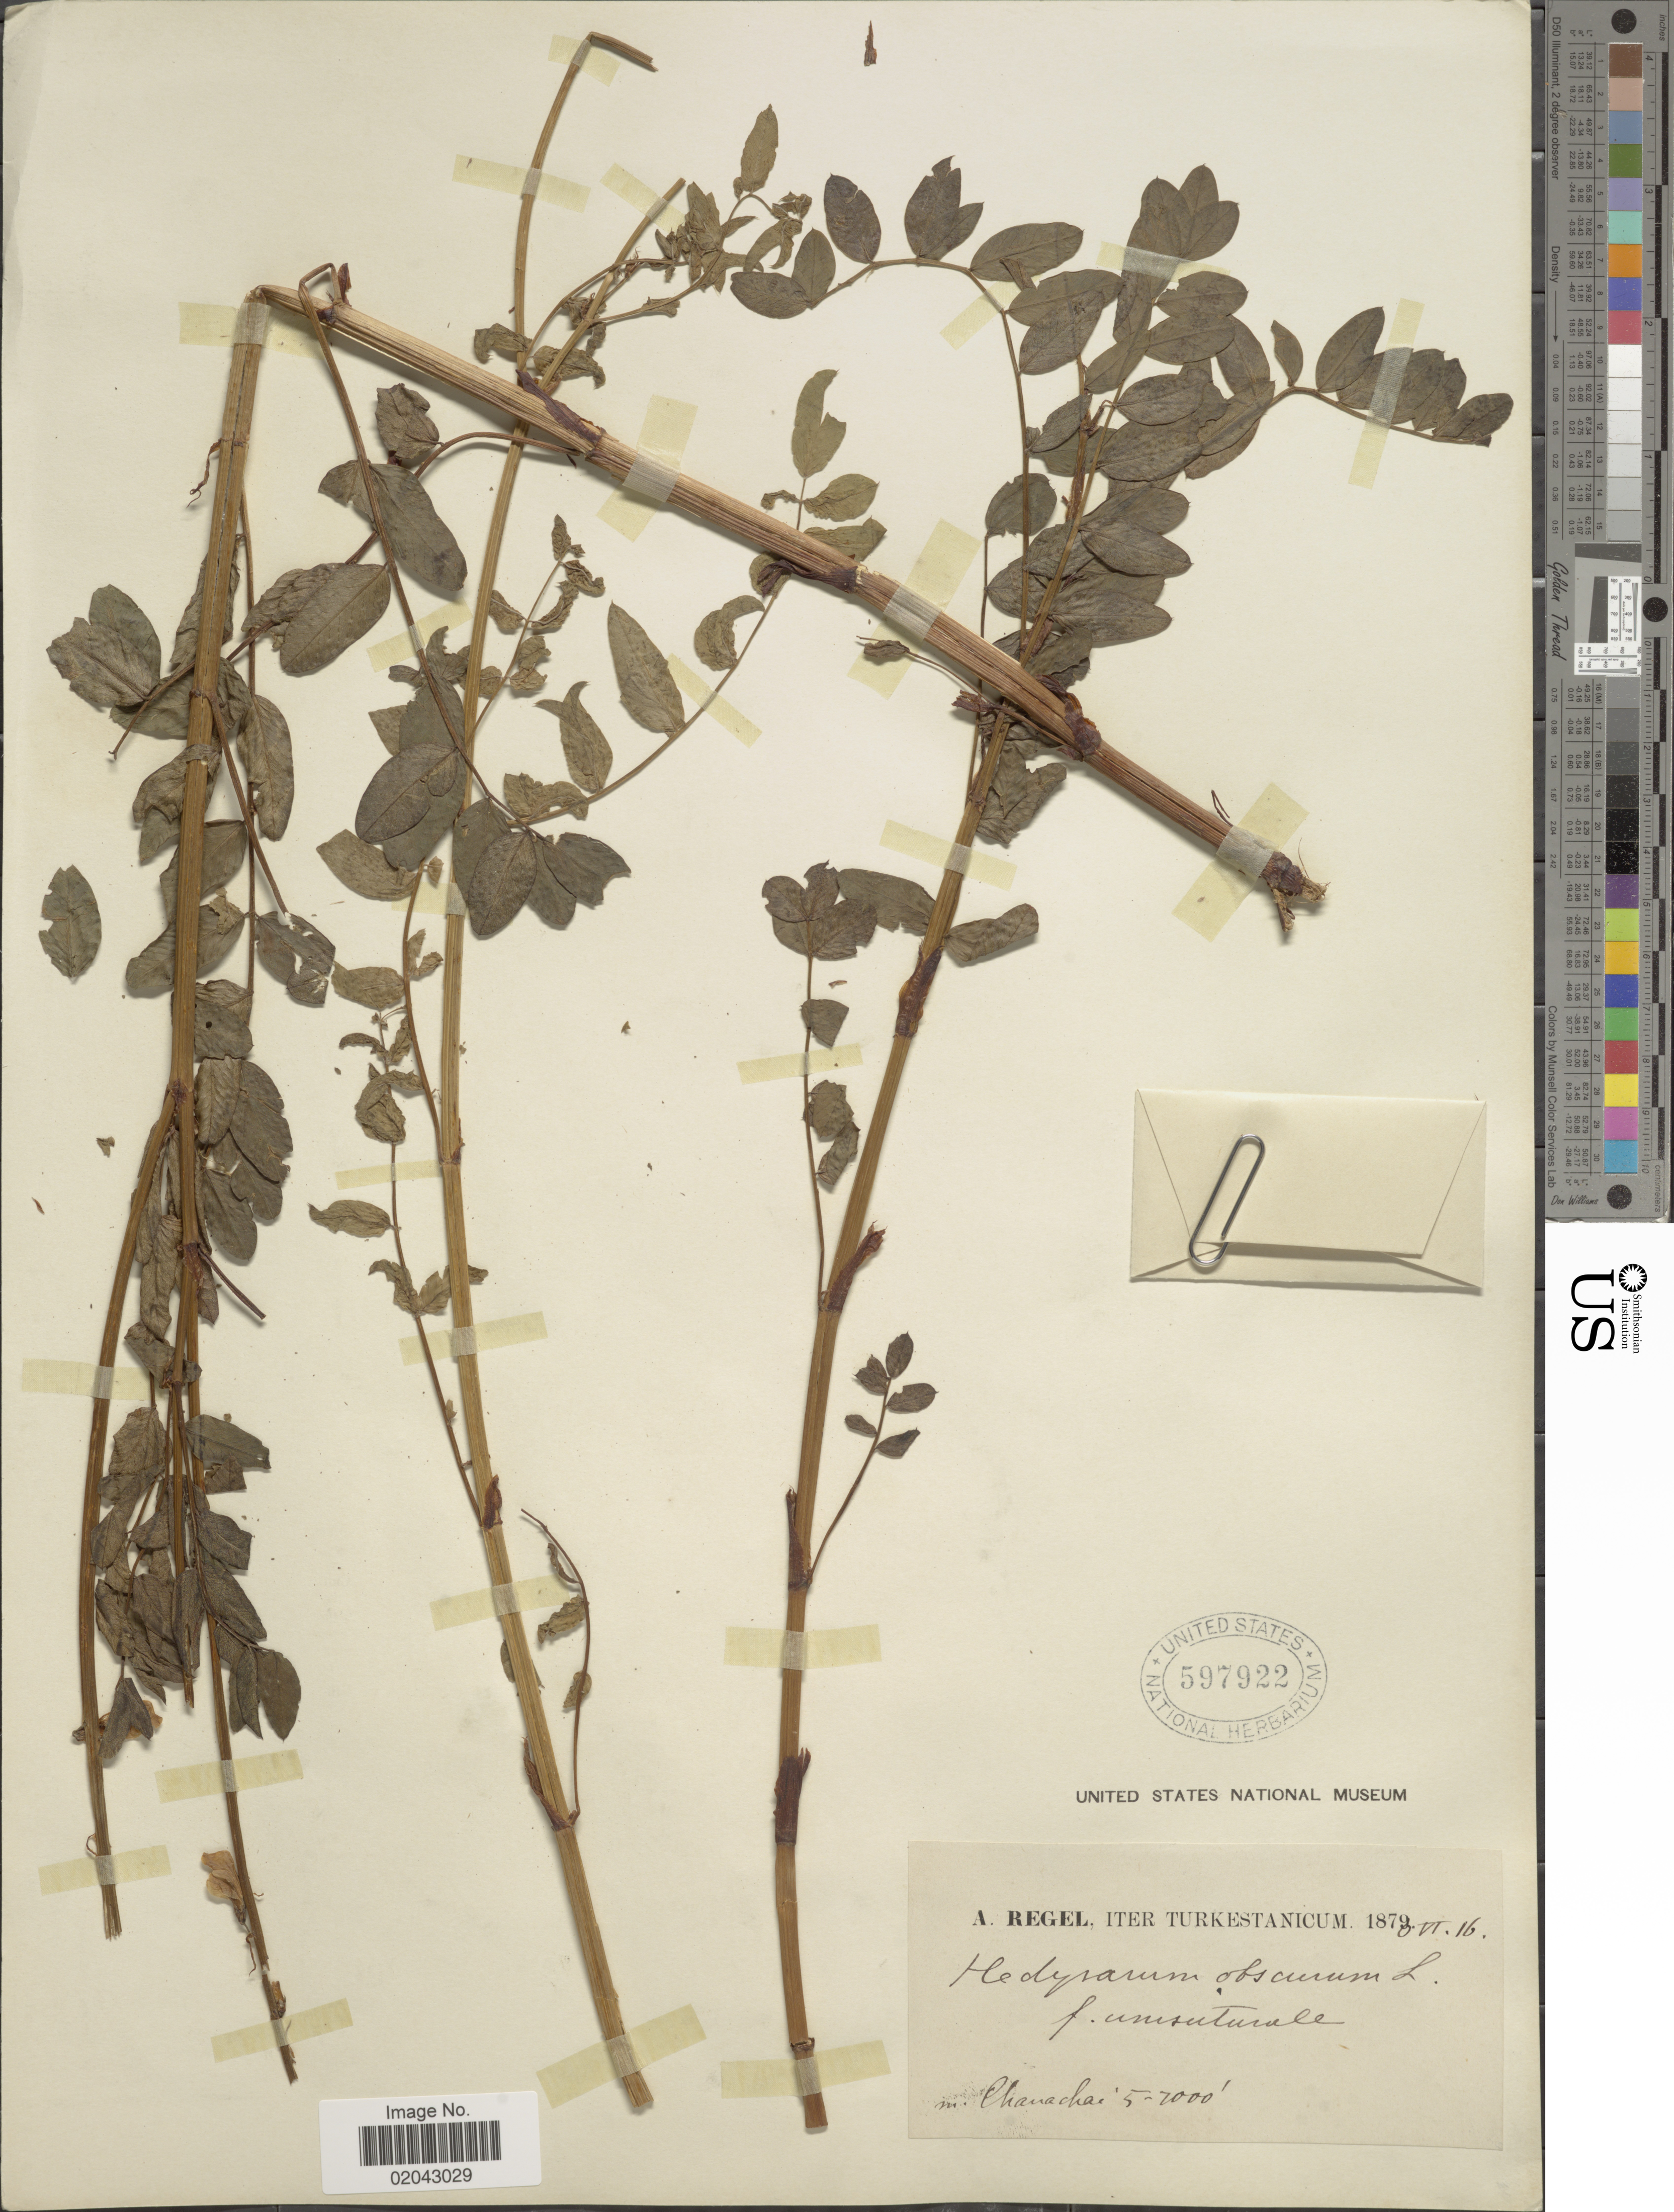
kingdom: Plantae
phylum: Tracheophyta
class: Magnoliopsida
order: Fabales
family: Fabaceae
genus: Hedysarum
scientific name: Hedysarum obscurum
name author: L.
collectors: A. Regel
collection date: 1870-06-16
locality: Chanachai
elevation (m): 1524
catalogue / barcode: US 597922